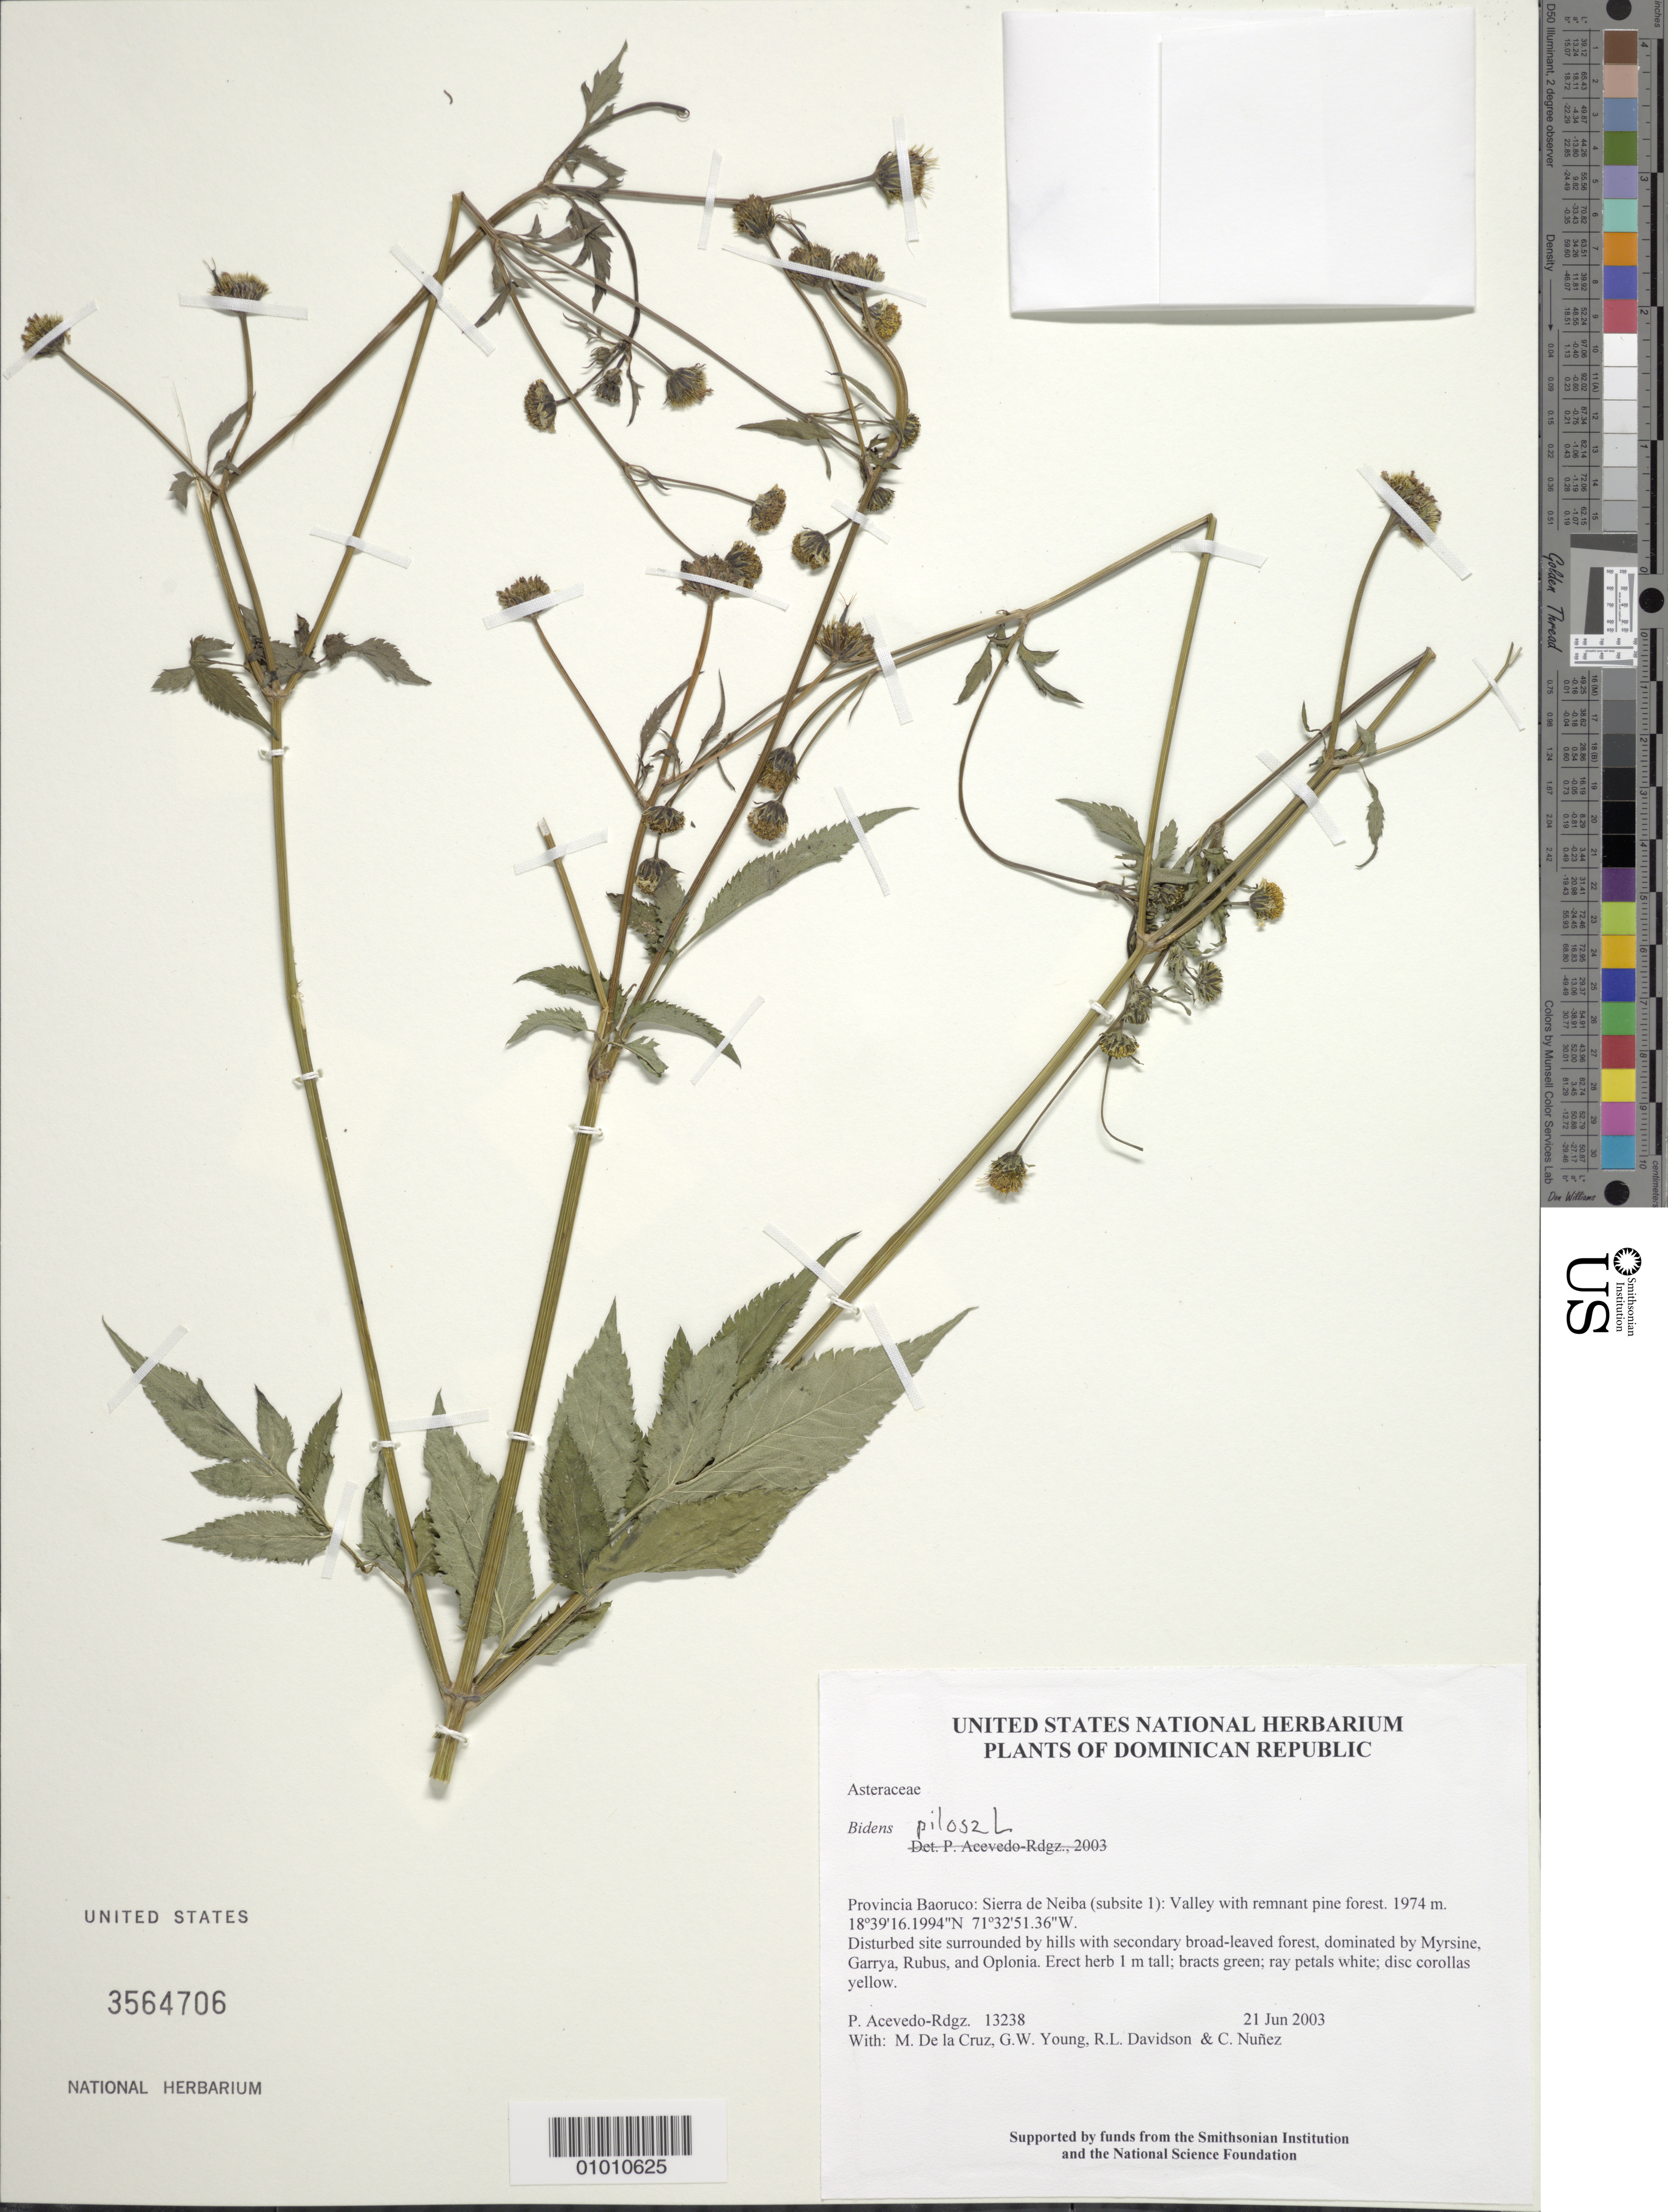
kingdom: Plantae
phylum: Tracheophyta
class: Magnoliopsida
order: Asterales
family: Asteraceae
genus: Bidens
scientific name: Bidens pilosa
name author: L.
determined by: Robinson, Harold E., (US)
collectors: P. Acevedo-Rodr., M. de la Cruz, J. Rawlins, G. Young, R. Davidson & C. Nunez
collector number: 13238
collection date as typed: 21 Jun 2003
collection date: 2003-06-21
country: Dominican Republic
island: Hispaniola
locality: Provincia Baoruco: Sierra de Neiba (subsite 1): Valley with remnant pine forest.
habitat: Disturbed site surrounded by hills with secondary broad-leaved forest, dominated by Myrsine, Garrya, Rubus, and Oplonia.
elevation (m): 1974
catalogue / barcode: US 3564706